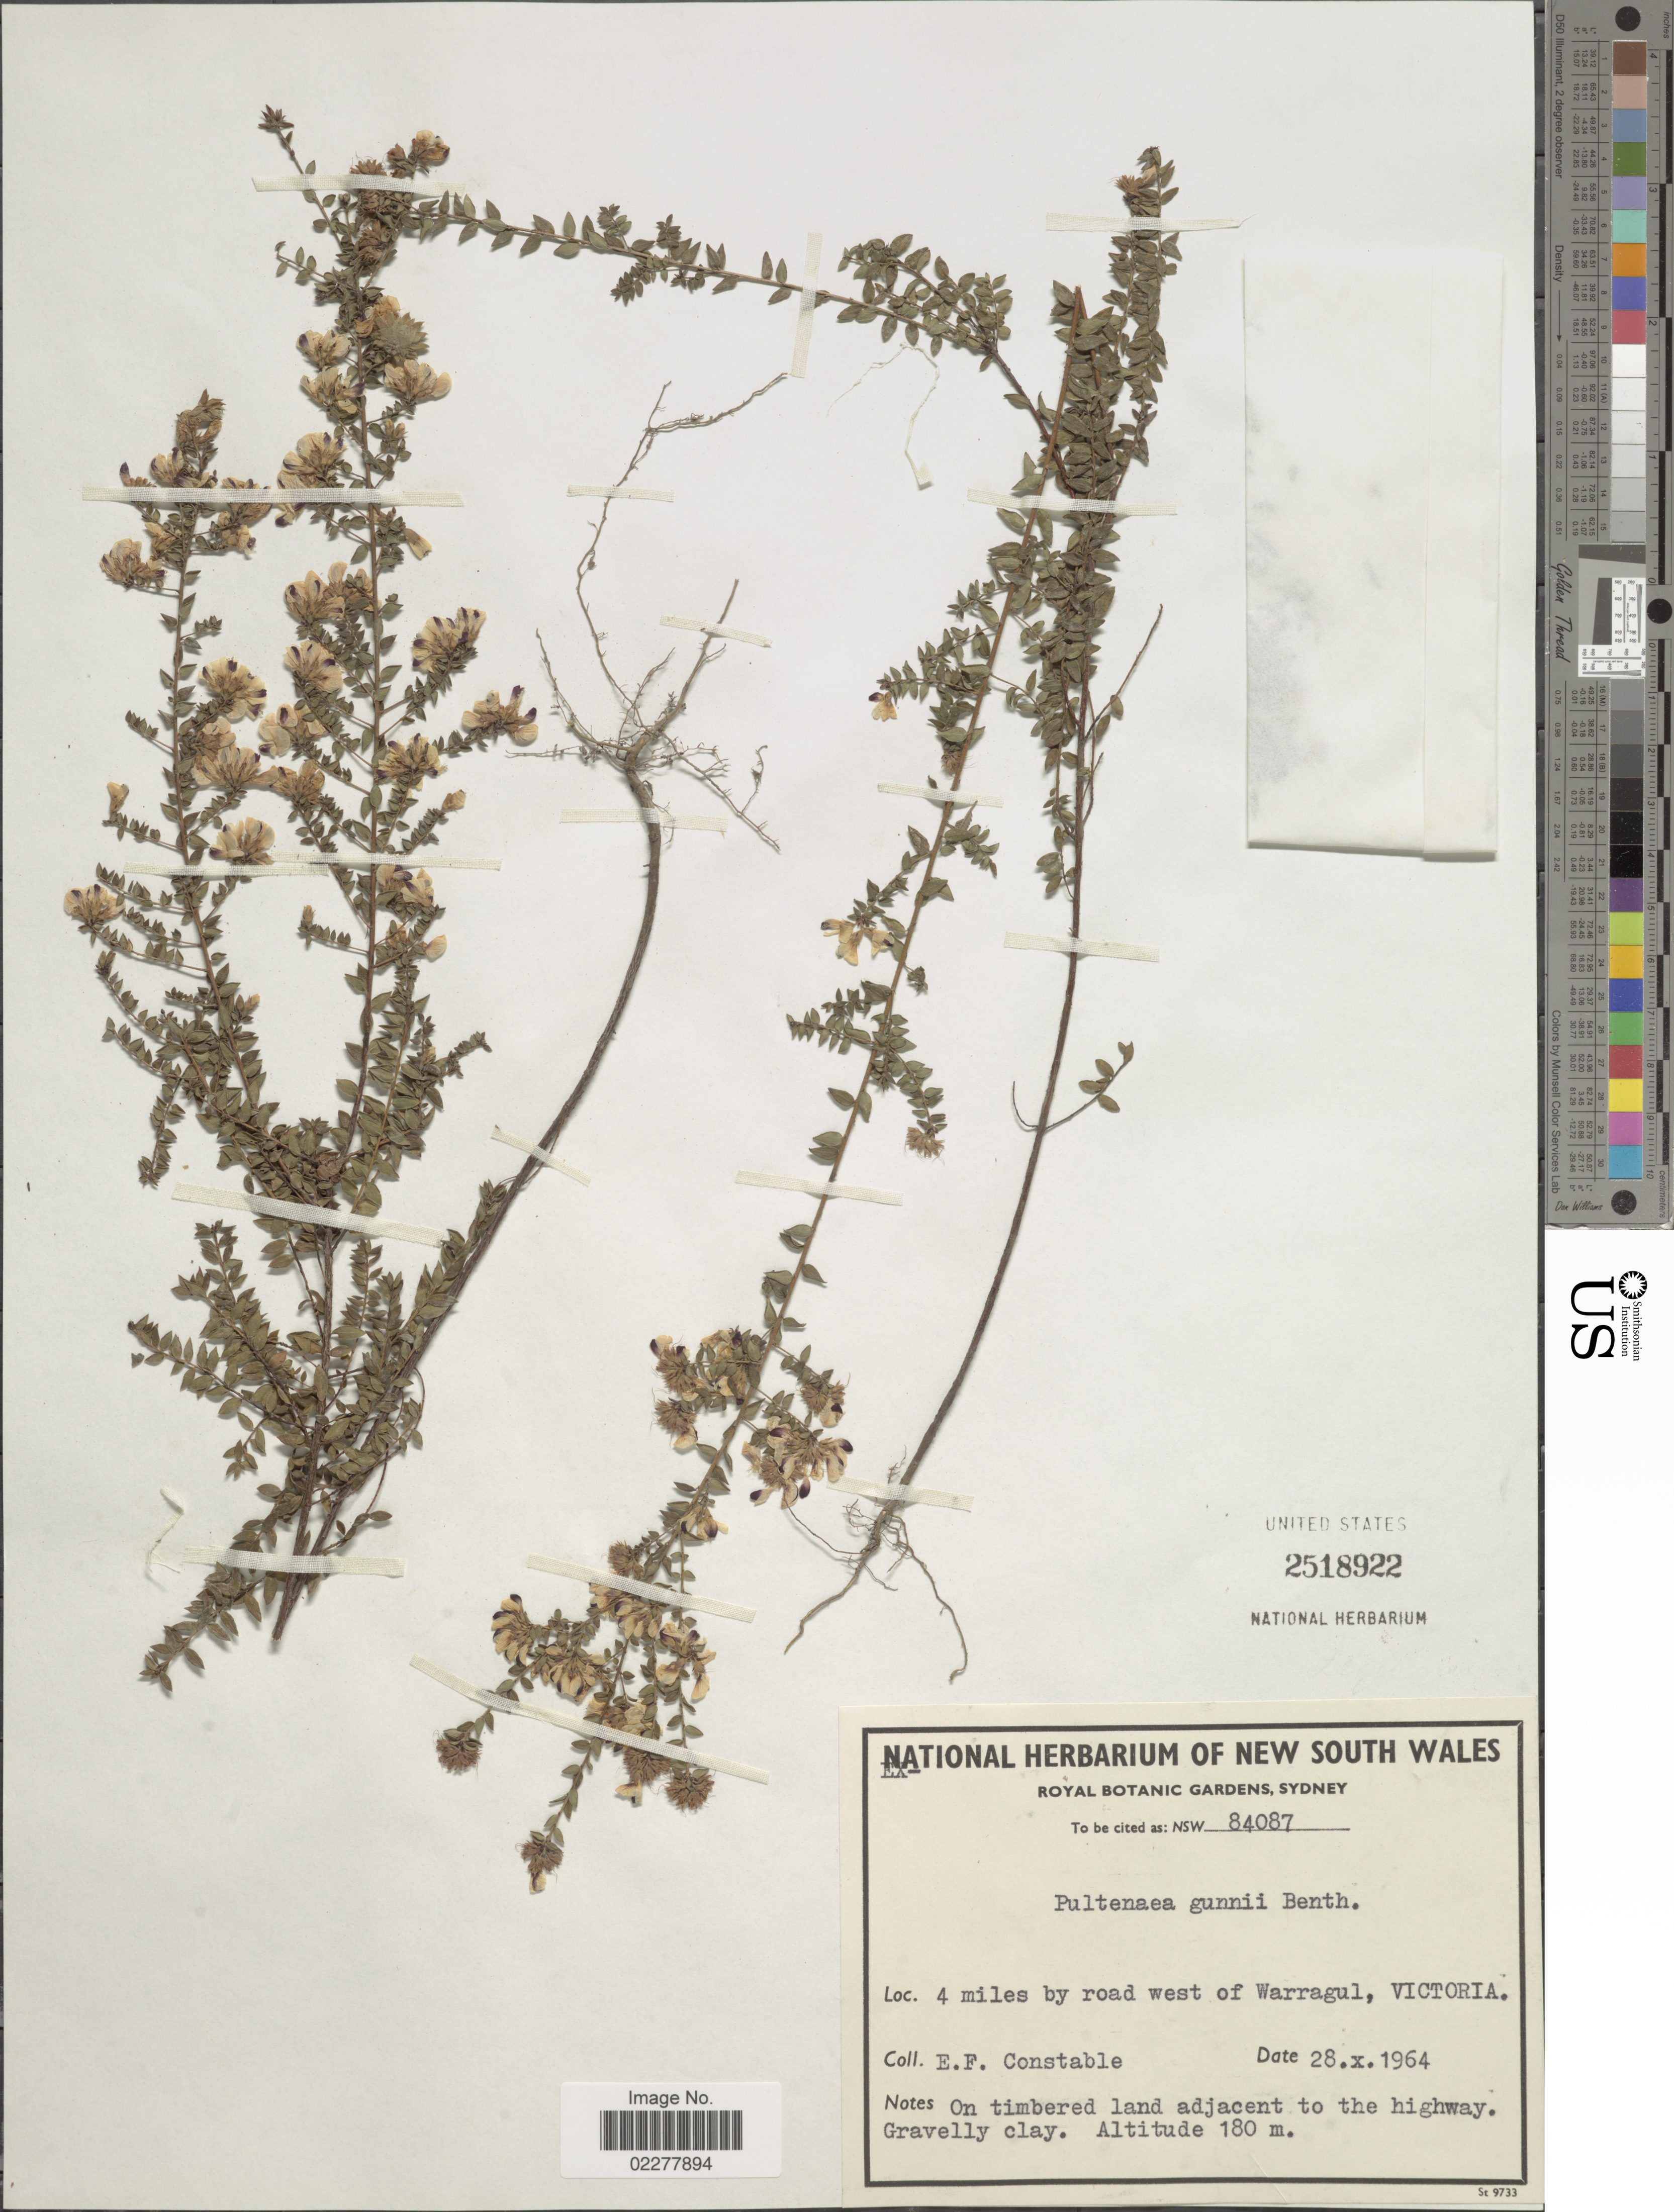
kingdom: Plantae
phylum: Tracheophyta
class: Magnoliopsida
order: Fabales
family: Fabaceae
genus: Pultenaea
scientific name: Pultenaea gunnii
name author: Benth.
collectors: E. F. Constable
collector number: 84087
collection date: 1964-10-28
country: Australia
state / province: Victoria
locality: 4 miles by road west of Warragul, Victoria.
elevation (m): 180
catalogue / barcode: US 2518922